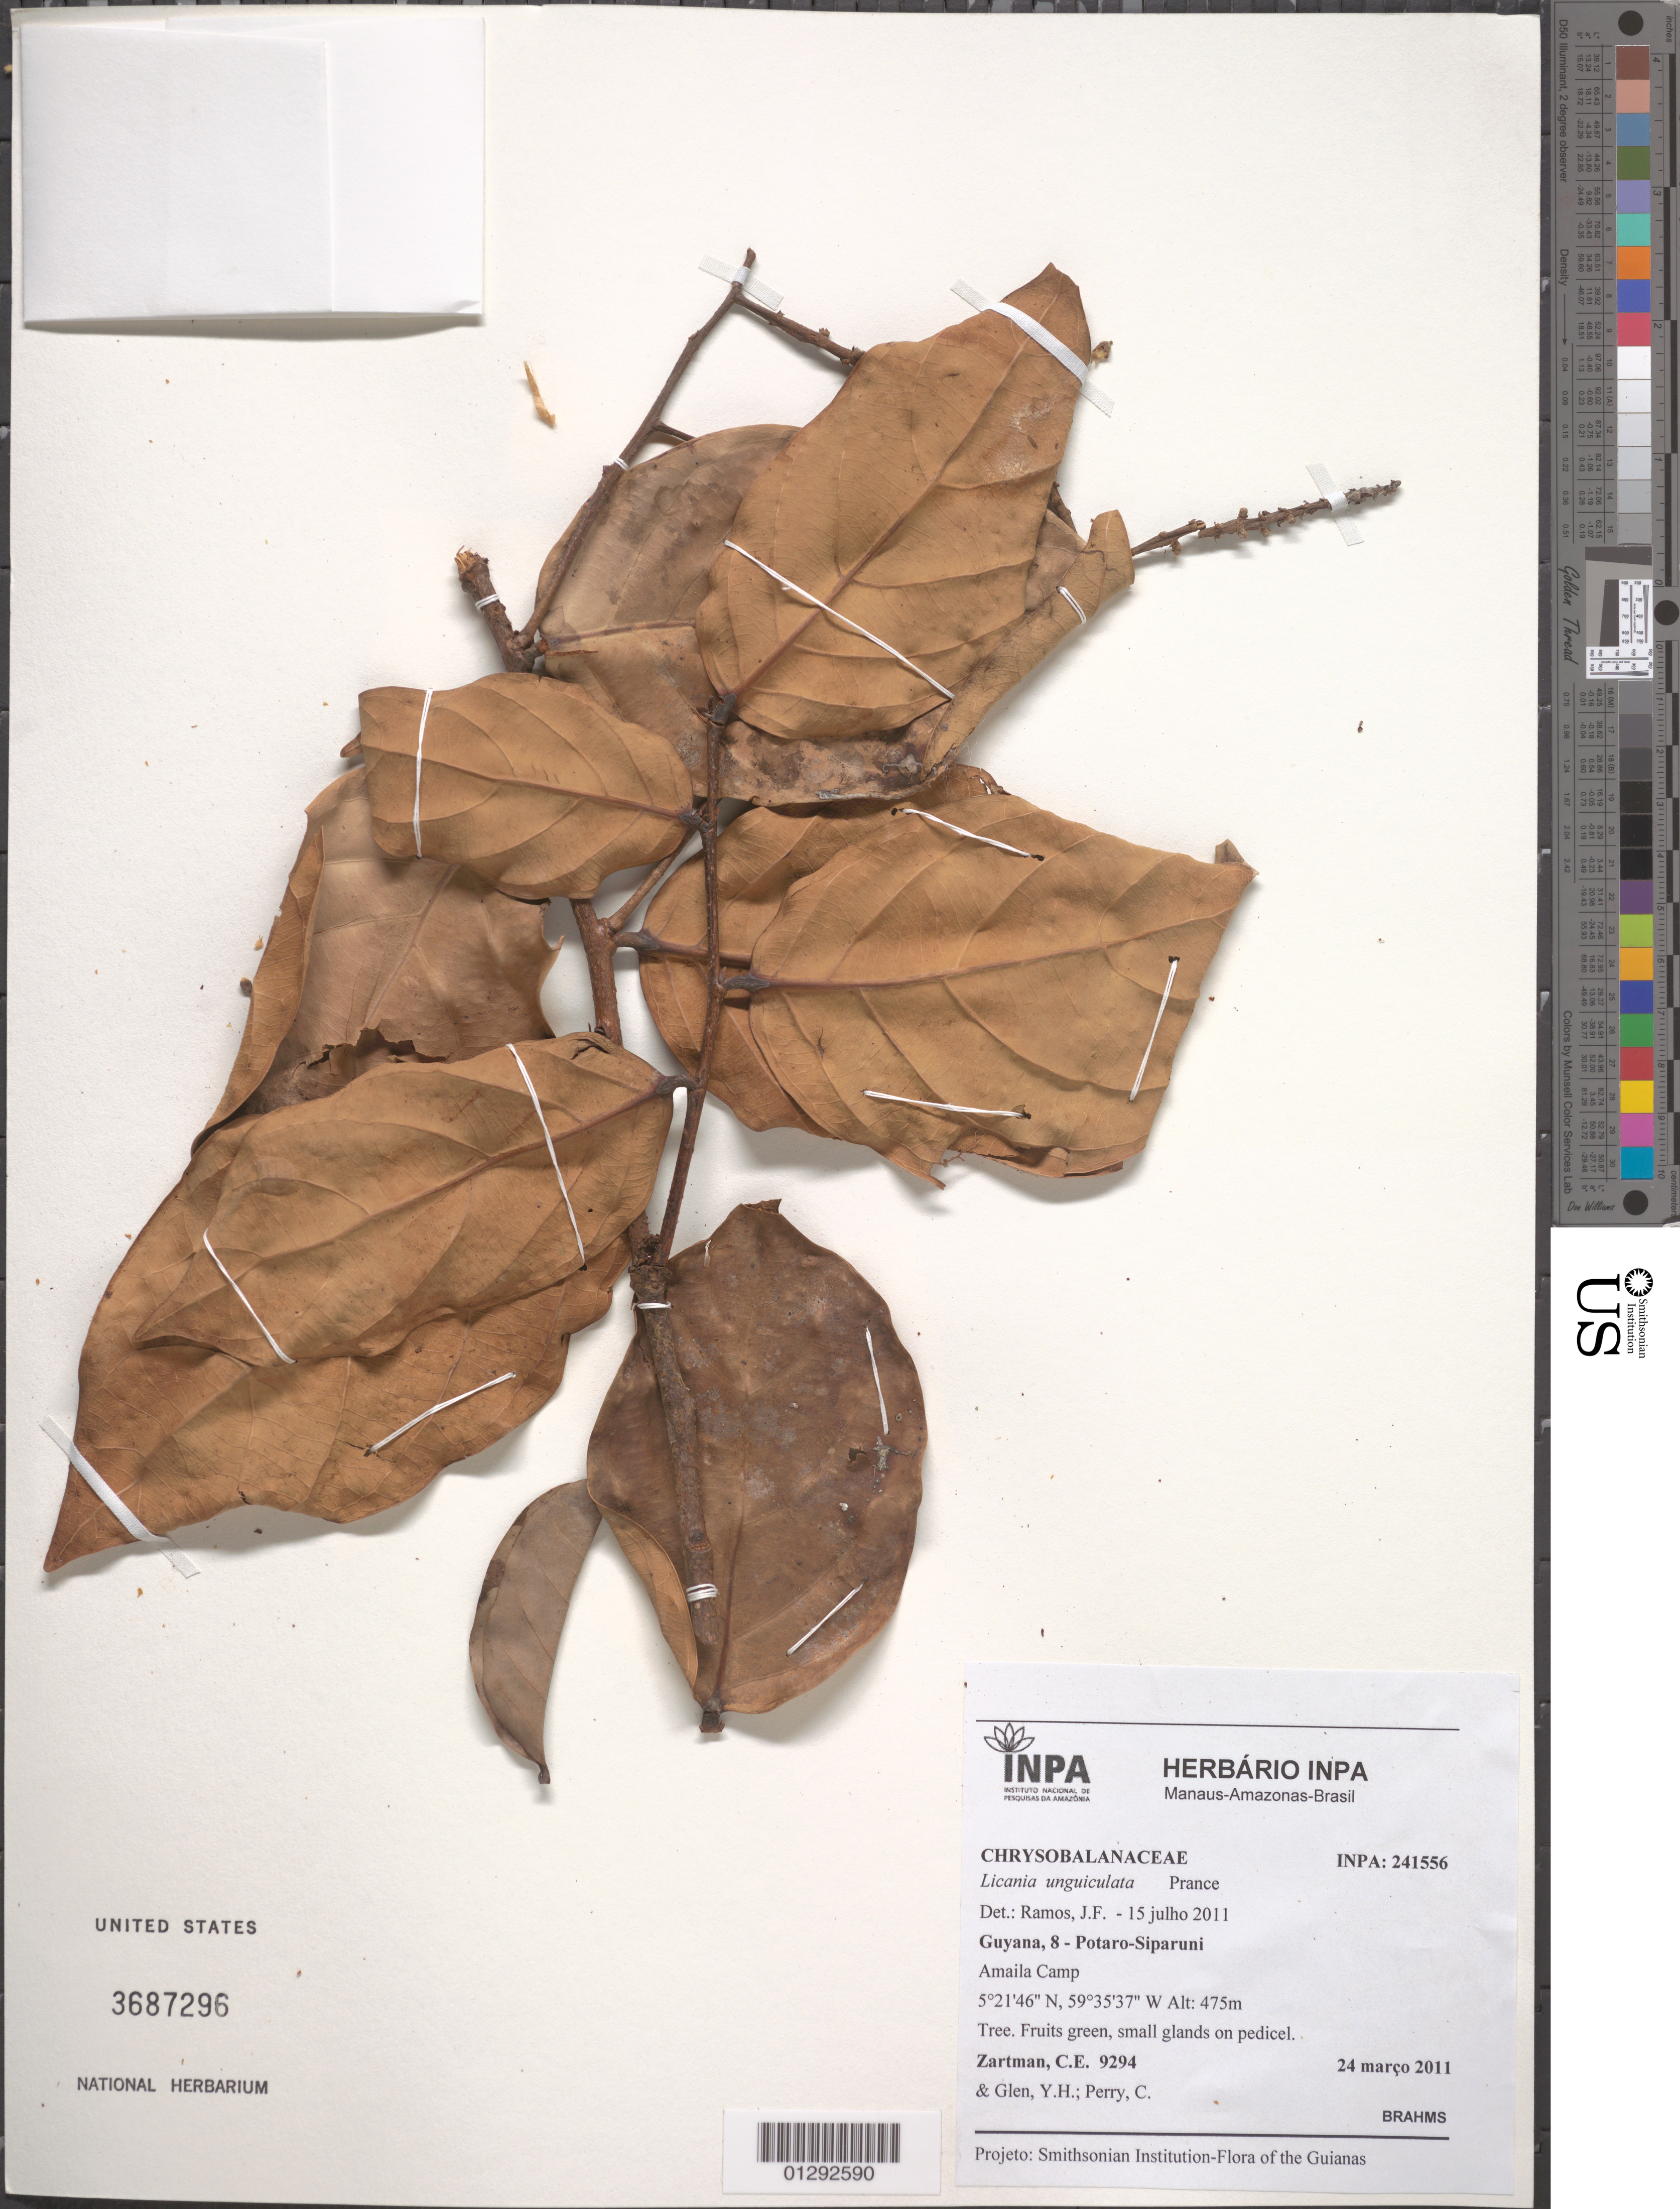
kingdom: Plantae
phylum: Tracheophyta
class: Magnoliopsida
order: Malpighiales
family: Chrysobalanaceae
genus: Moquilea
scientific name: Moquilea unguiculata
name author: (Prance) Sothers & Prance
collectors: C. Zartman, Y. Glen & C. Perry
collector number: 9294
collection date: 2011-03-24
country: Guyana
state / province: Potaro-Siparuni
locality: Amaila Creek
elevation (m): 475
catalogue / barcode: US 3687296